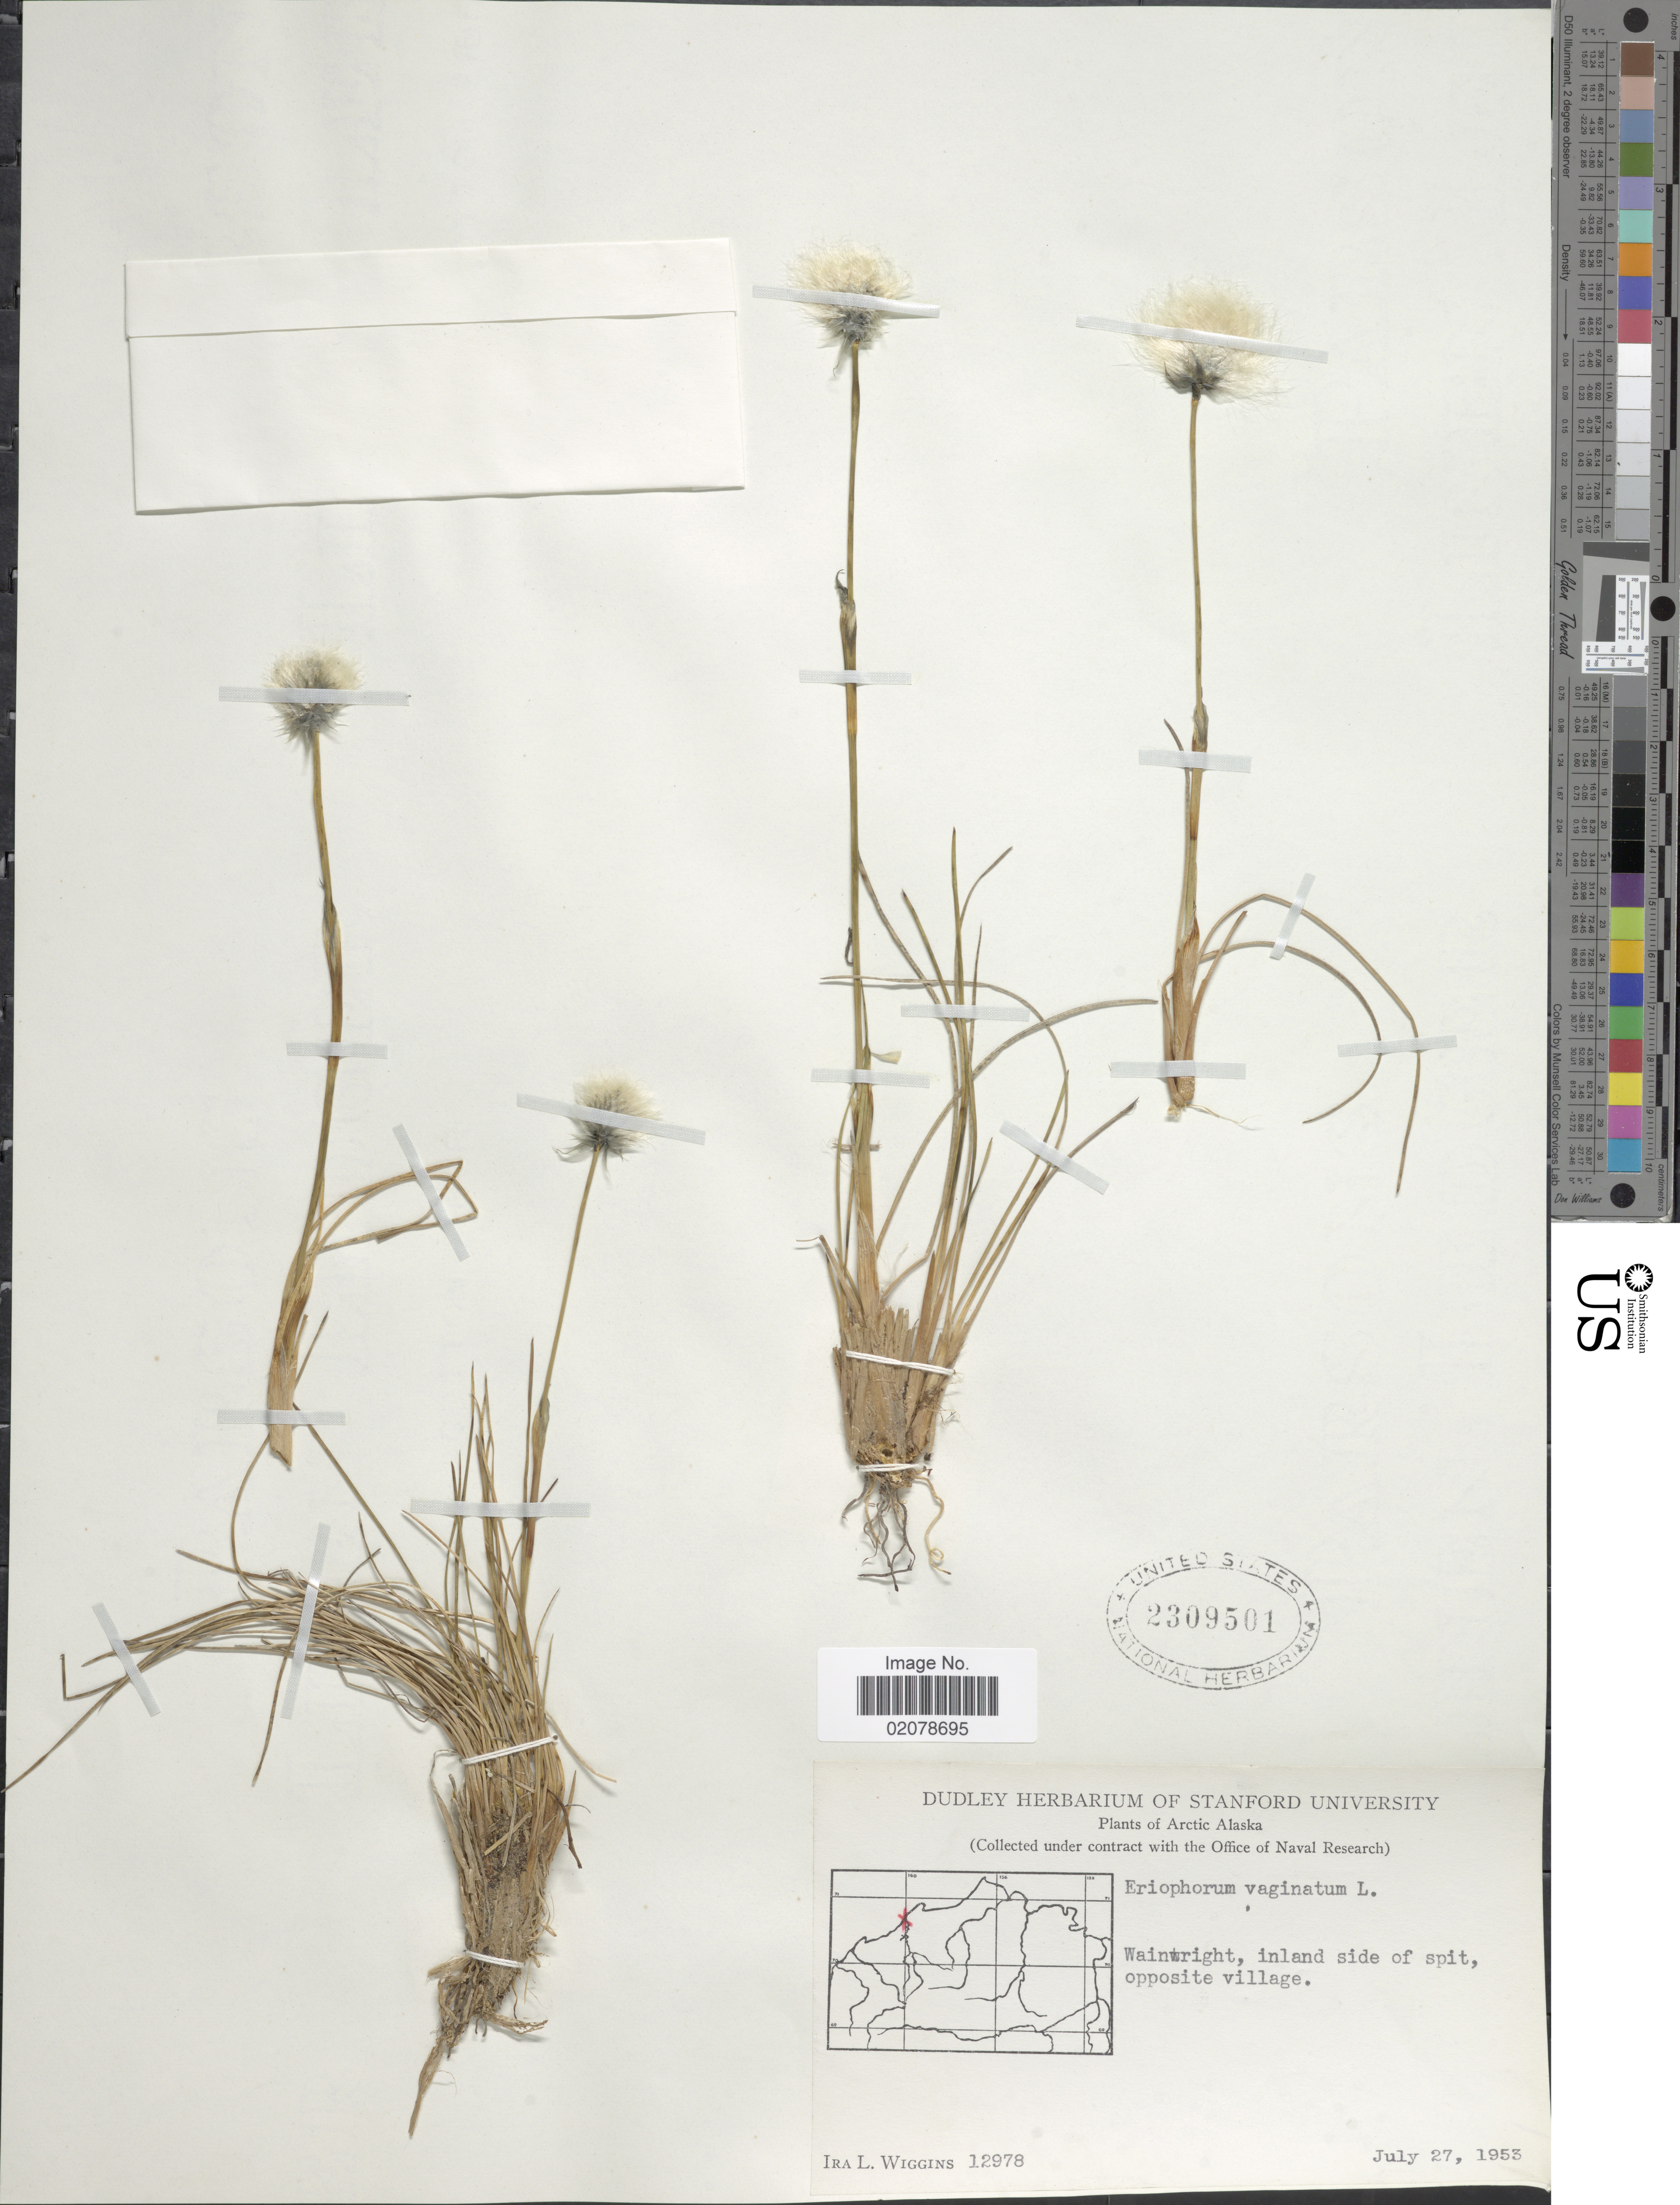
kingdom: Plantae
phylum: Tracheophyta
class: Liliopsida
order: Poales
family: Cyperaceae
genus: Eriophorum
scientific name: Eriophorum vaginatum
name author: L.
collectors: I. L. Wiggins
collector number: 12978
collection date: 1953-07-27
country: United States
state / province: Alaska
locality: Arctic Alaska. Wainwright, inland side of spit, opposite village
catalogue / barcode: US 2309501